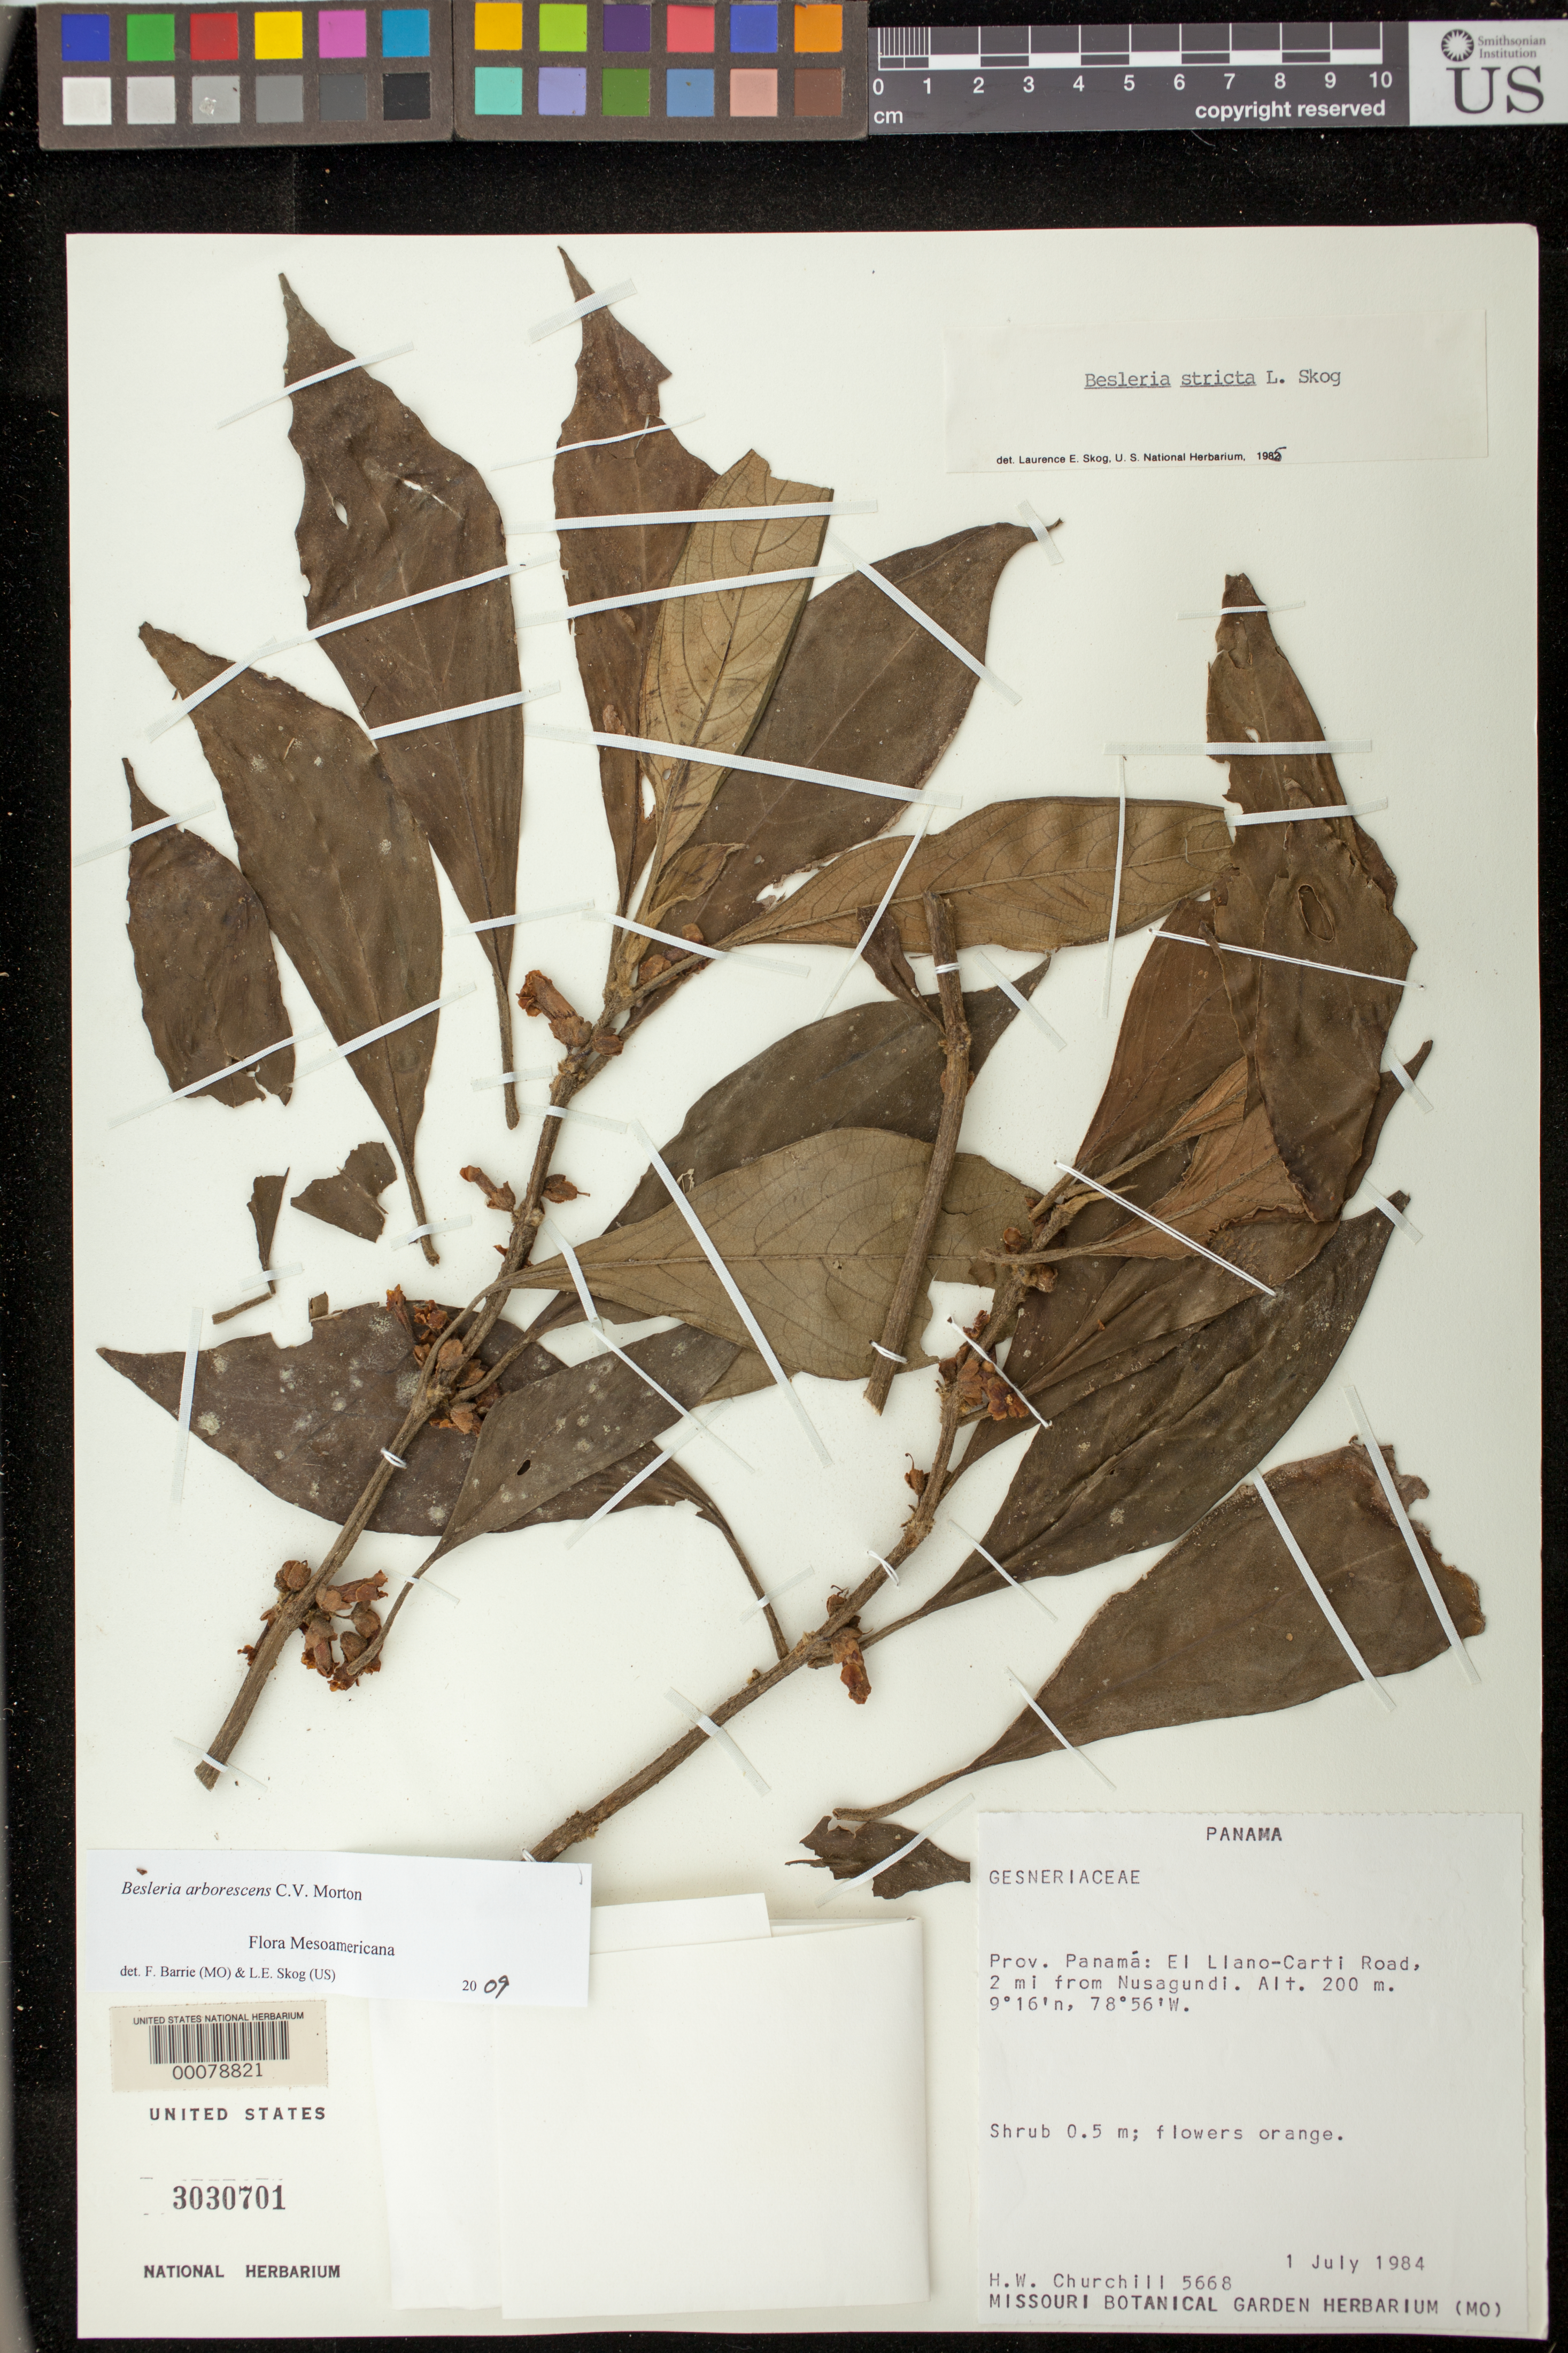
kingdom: Plantae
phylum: Tracheophyta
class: Magnoliopsida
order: Lamiales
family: Gesneriaceae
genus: Besleria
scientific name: Besleria arborescens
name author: C.V. Morton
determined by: Barrie, F. R.; Skog, Laurence E.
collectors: H. Churchill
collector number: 5668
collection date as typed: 01 Jul 1984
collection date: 1984-07-01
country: Panama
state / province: Panamá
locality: El Llano-Carti road, 2 mi from Nusagundi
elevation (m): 200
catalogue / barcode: US 3030701